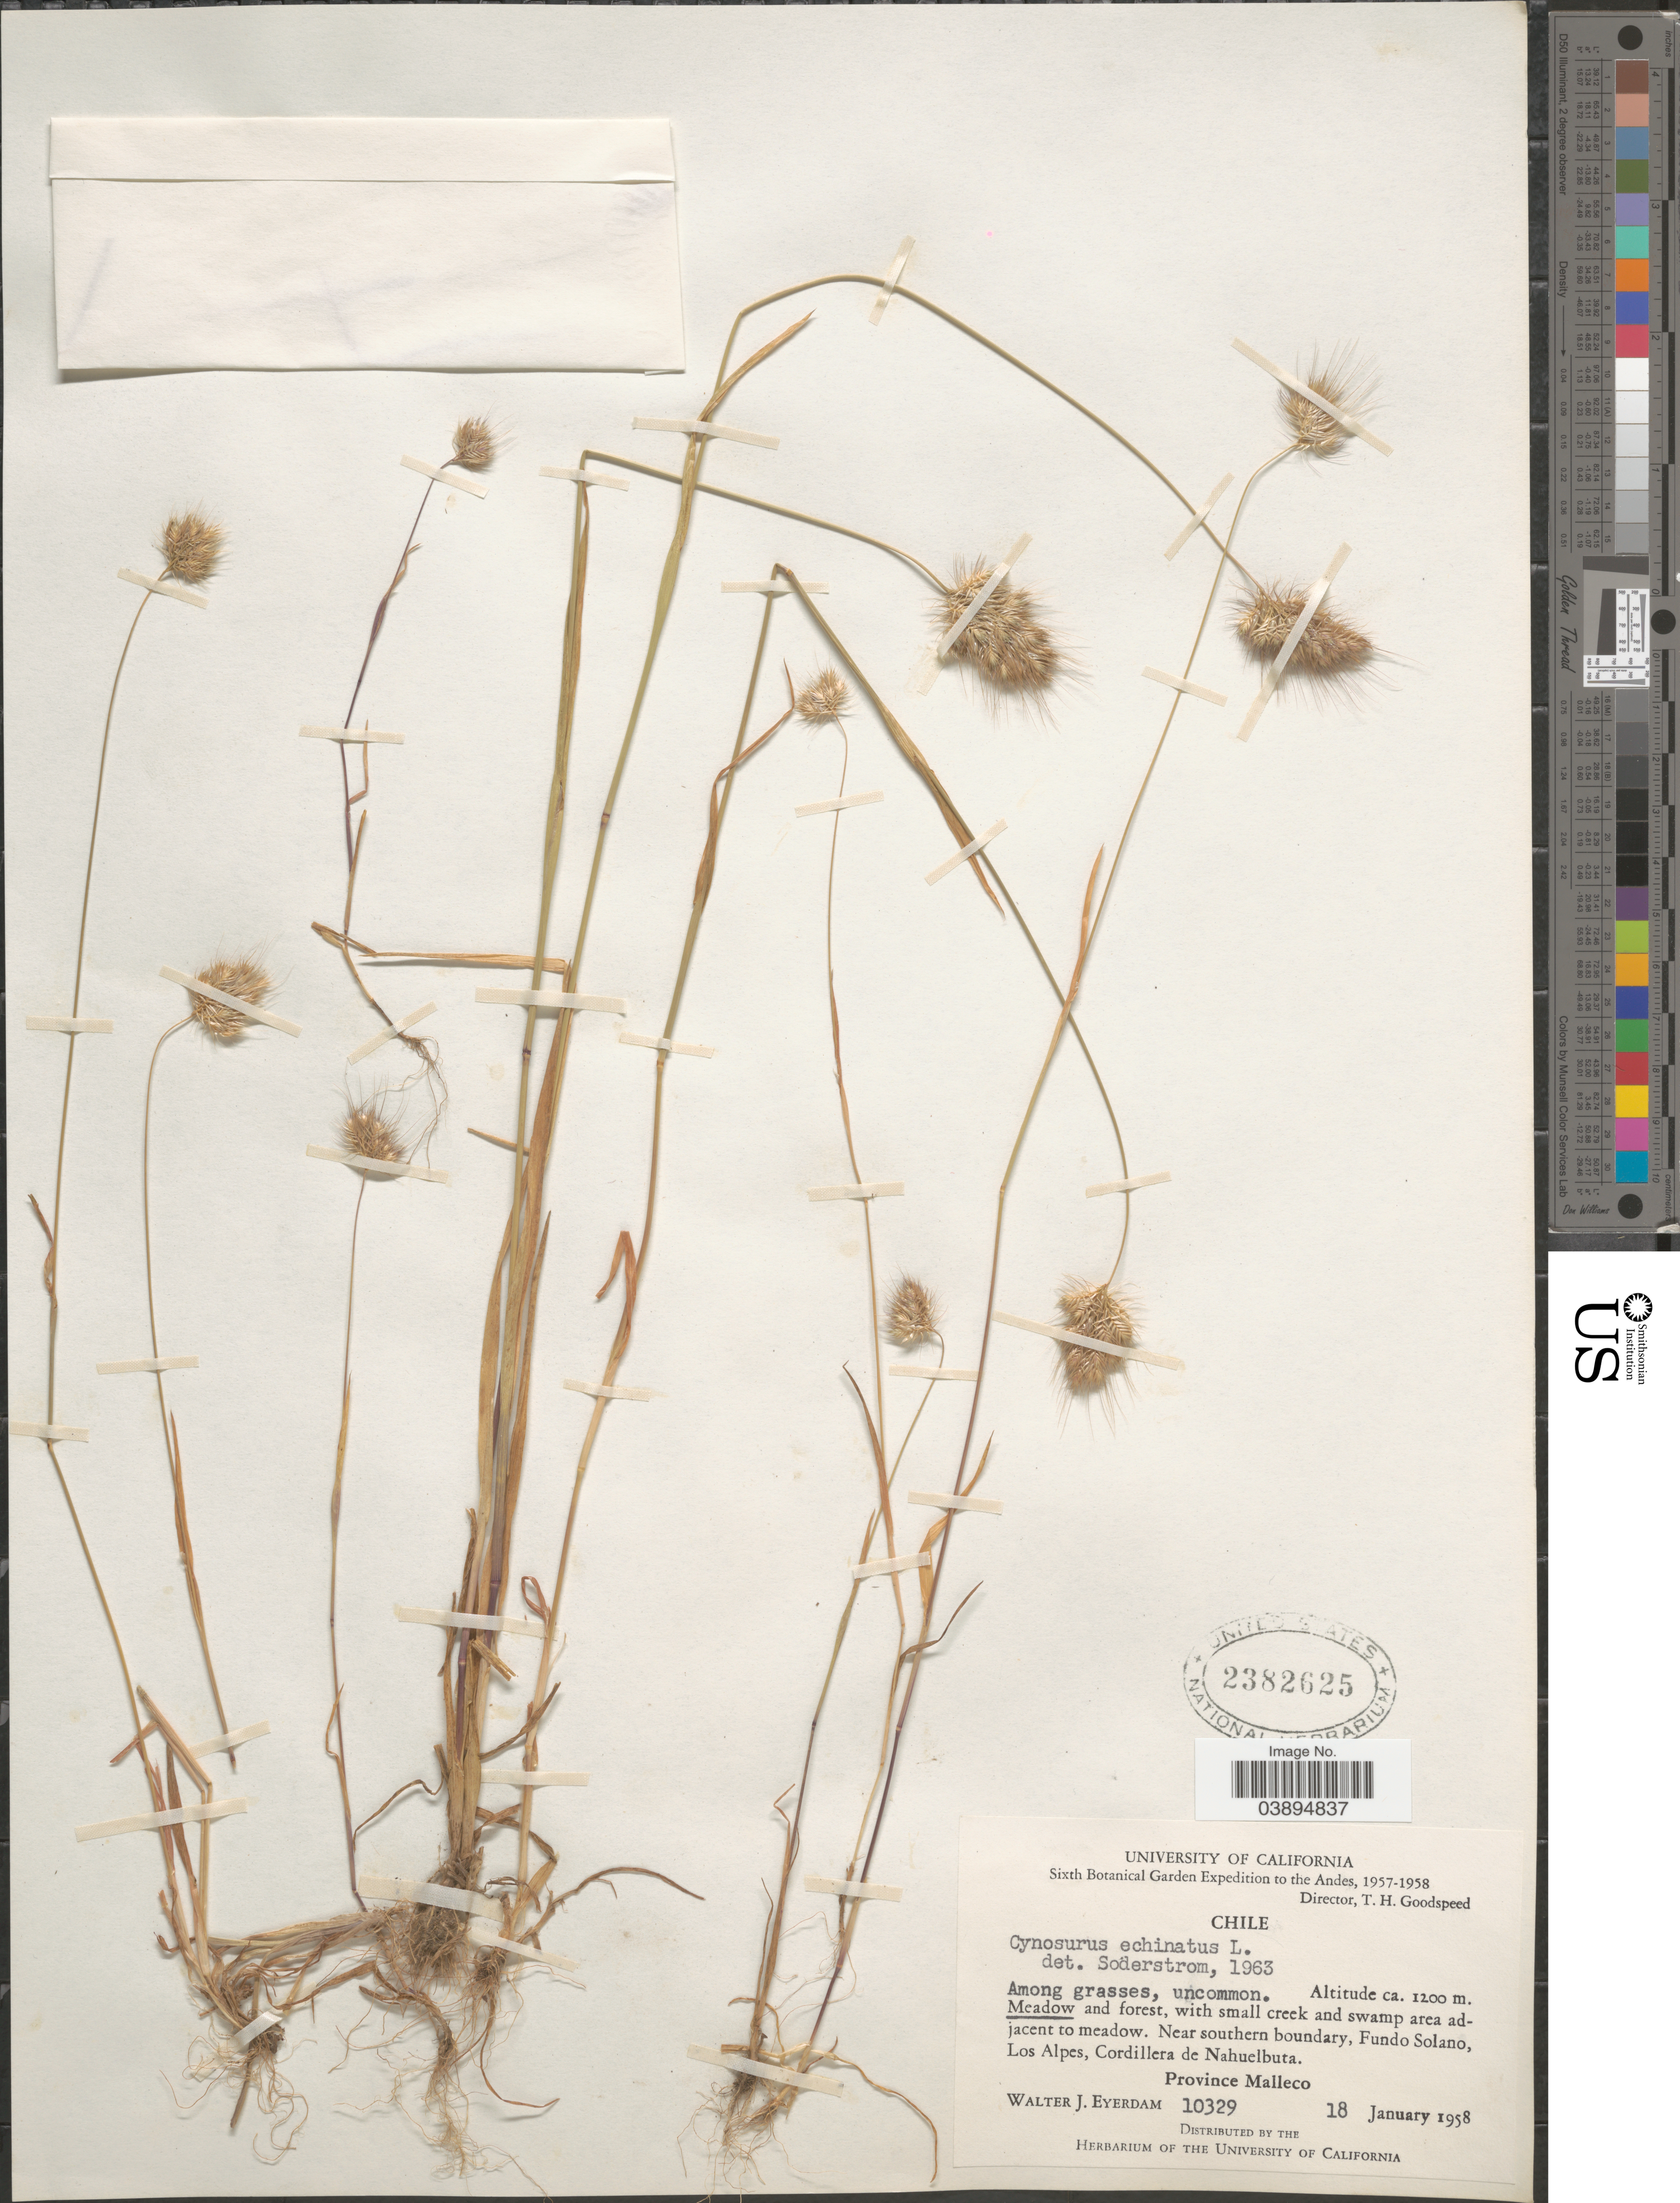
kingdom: Plantae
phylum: Tracheophyta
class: Liliopsida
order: Poales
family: Poaceae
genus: Cynosurus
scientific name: Cynosurus echinatus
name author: L.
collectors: W. J. Eyerdam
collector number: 10329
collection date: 1958-01-18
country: Chile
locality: The Andes. Near southern boundary, Fundo Solano, Los Alpes, Cordillera de Nahuelbuta. Province Malleco.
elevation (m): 1200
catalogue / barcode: US 2382625